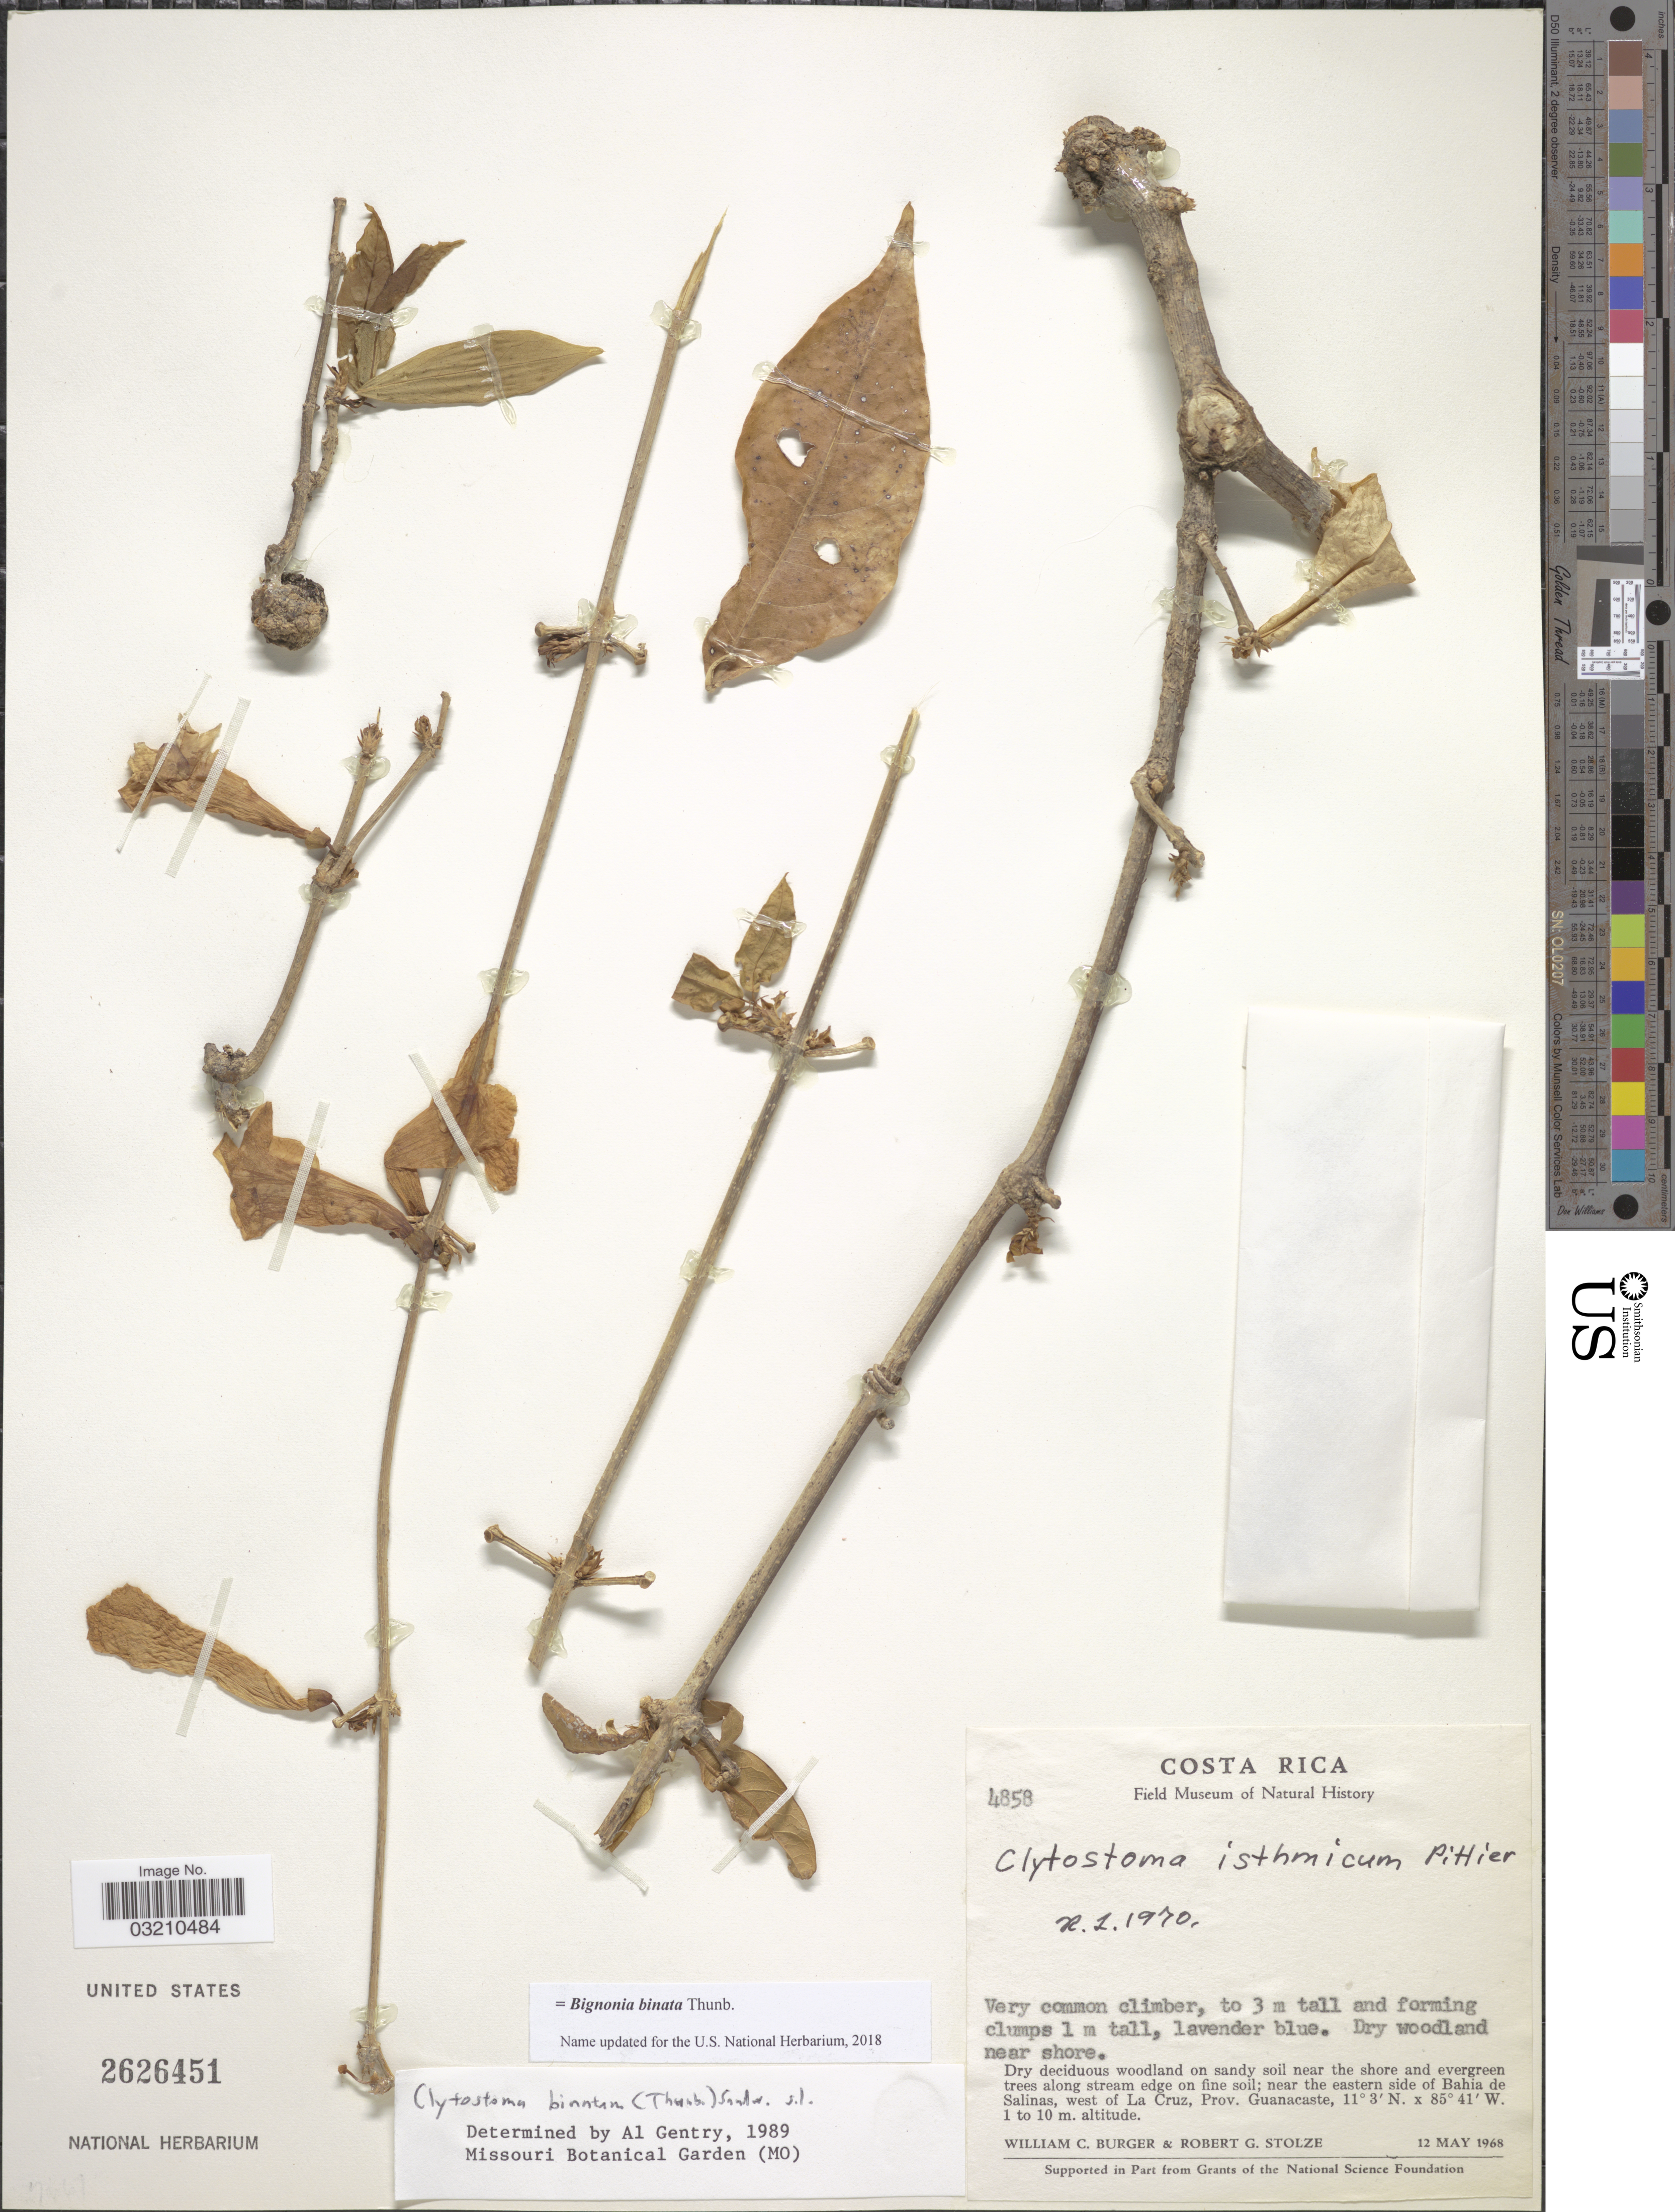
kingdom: Plantae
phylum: Tracheophyta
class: Magnoliopsida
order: Lamiales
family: Bignoniaceae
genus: Bignonia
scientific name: Bignonia binata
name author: Thunb.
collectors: W. Burger & R. G. Stolze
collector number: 4858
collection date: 1968-05-12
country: Costa Rica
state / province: Guanacaste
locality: Near the eastern side of Bahia de Salinas, west of La Cruz.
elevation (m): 1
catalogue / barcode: US 2626451